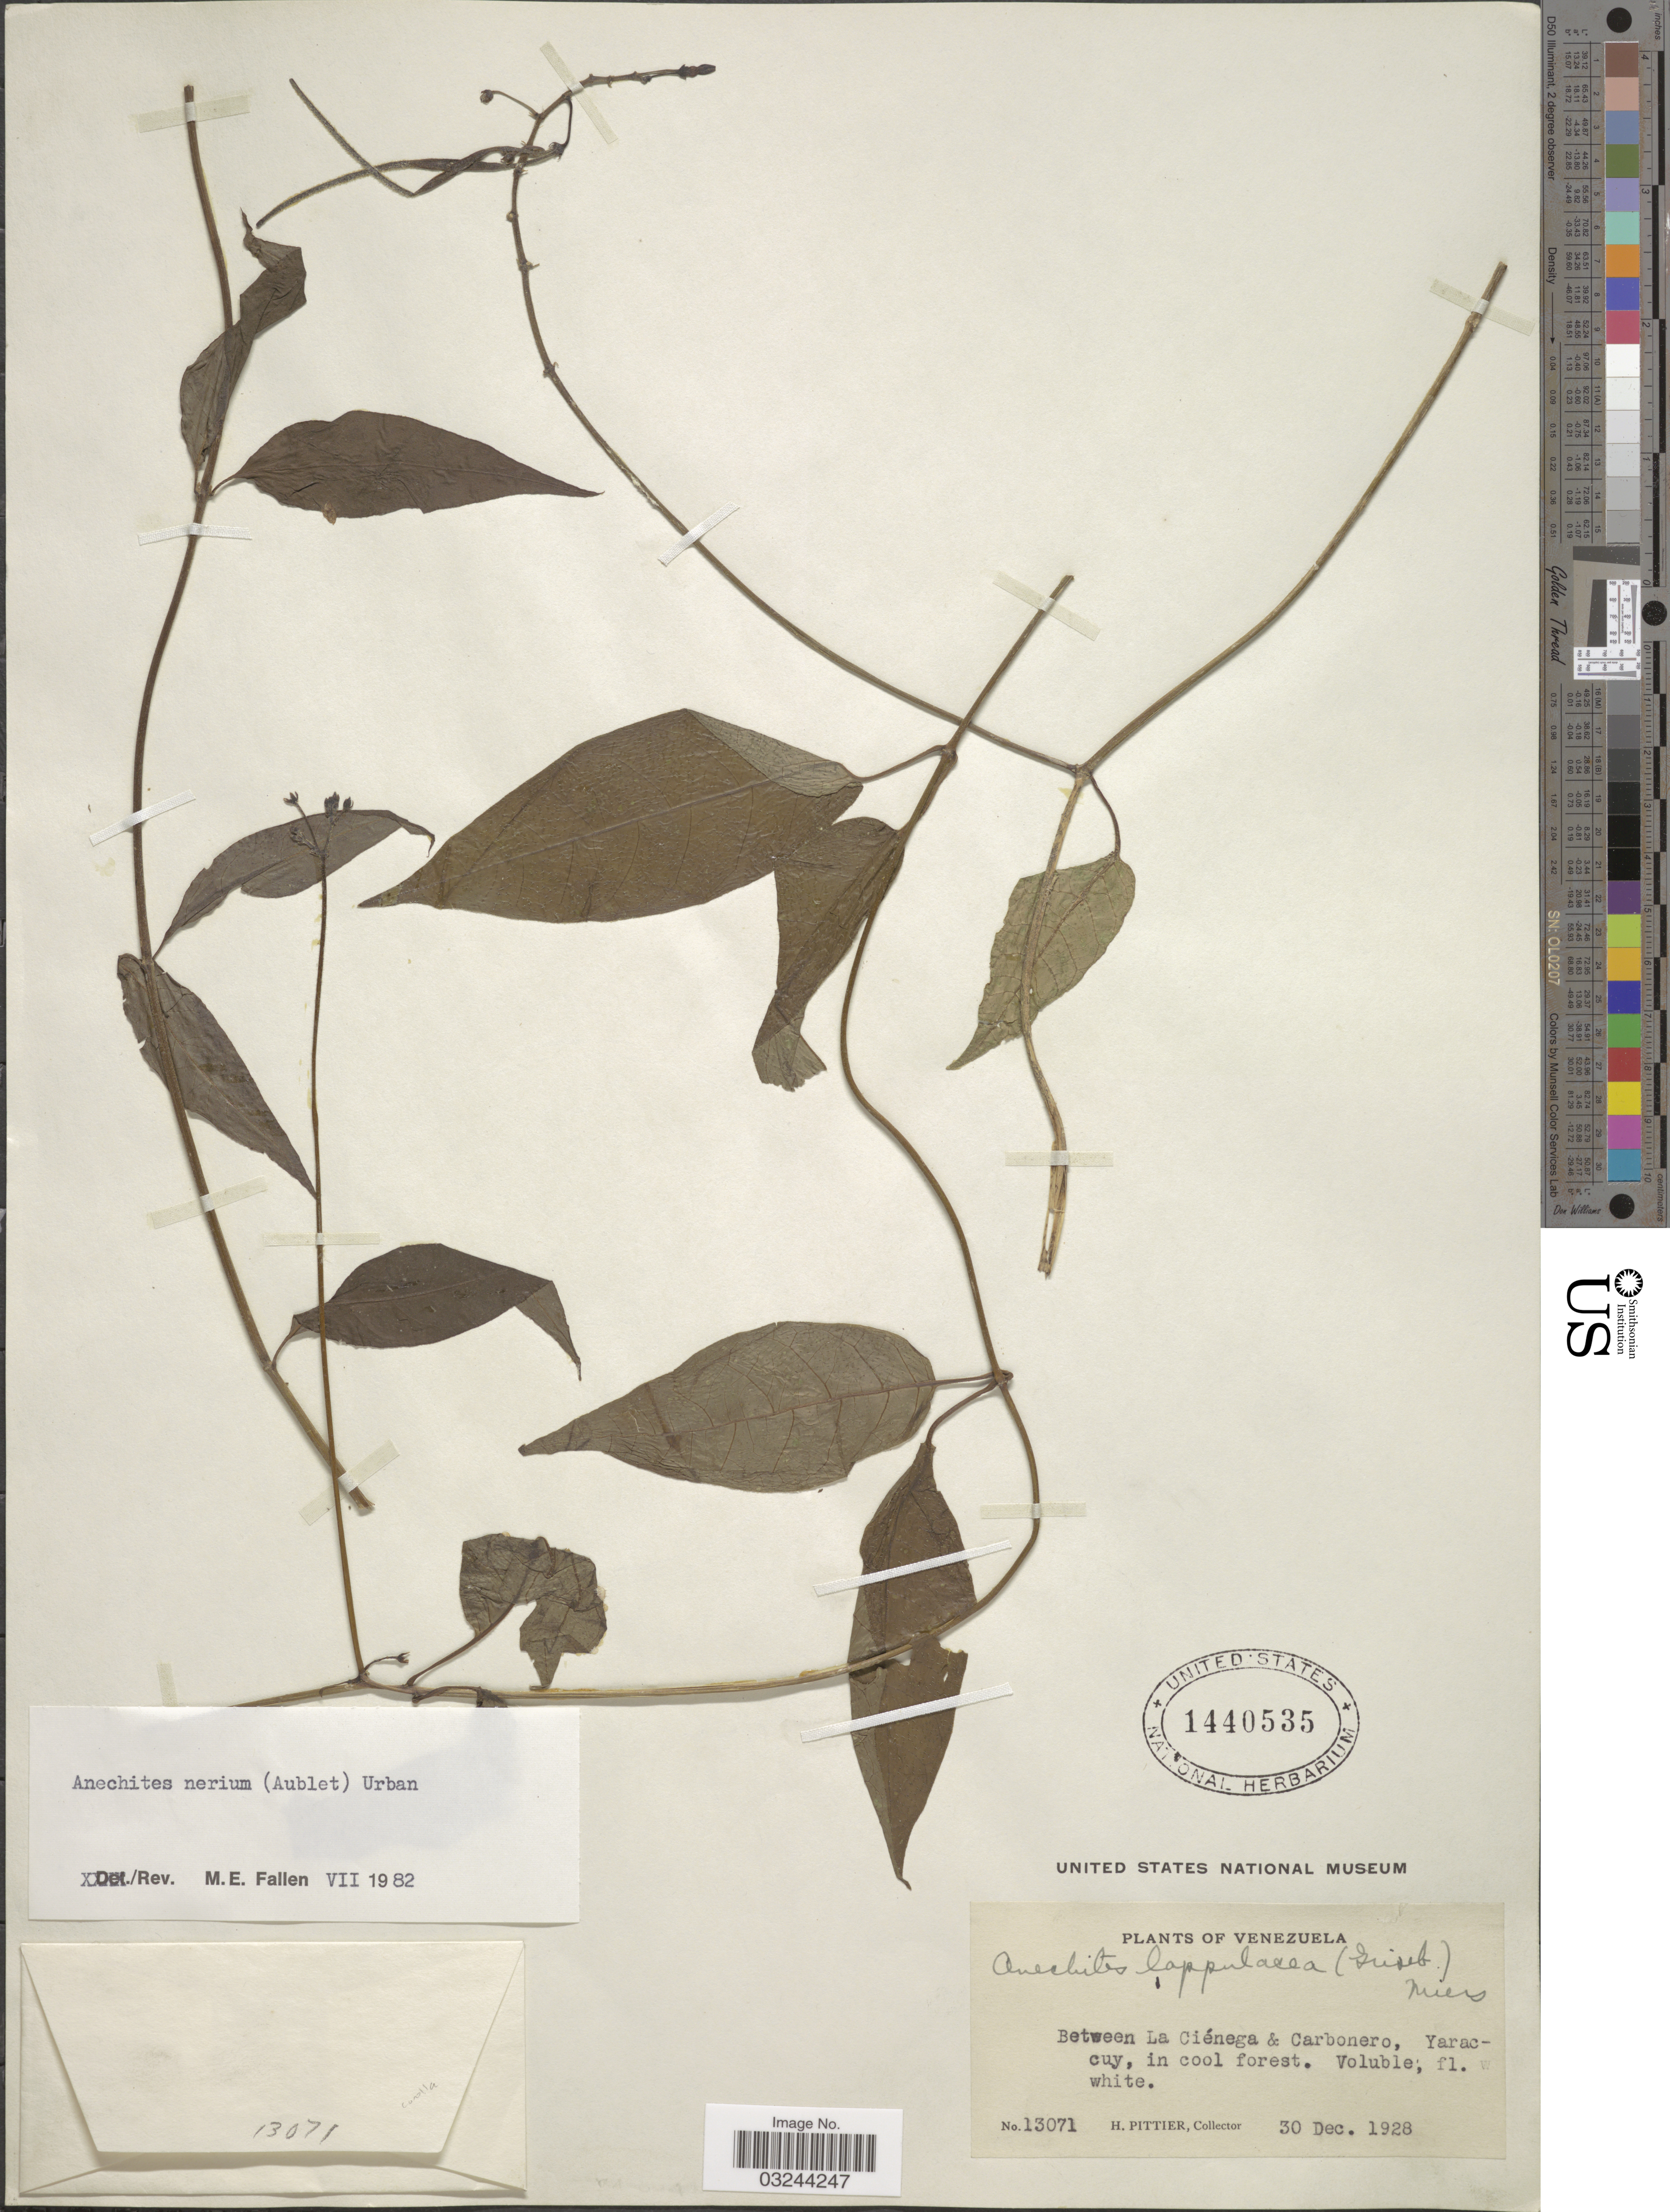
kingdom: Plantae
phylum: Tracheophyta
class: Magnoliopsida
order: Gentianales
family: Apocynaceae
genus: Anechites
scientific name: Anechites nerium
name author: (Aubl.) Urb.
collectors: H. F. Pittier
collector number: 13071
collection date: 1928-12-30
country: Venezuela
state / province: Yaracuy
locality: Between La Ciénega & Carbonero, Yaracuy, in cool forest.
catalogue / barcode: US 1440535